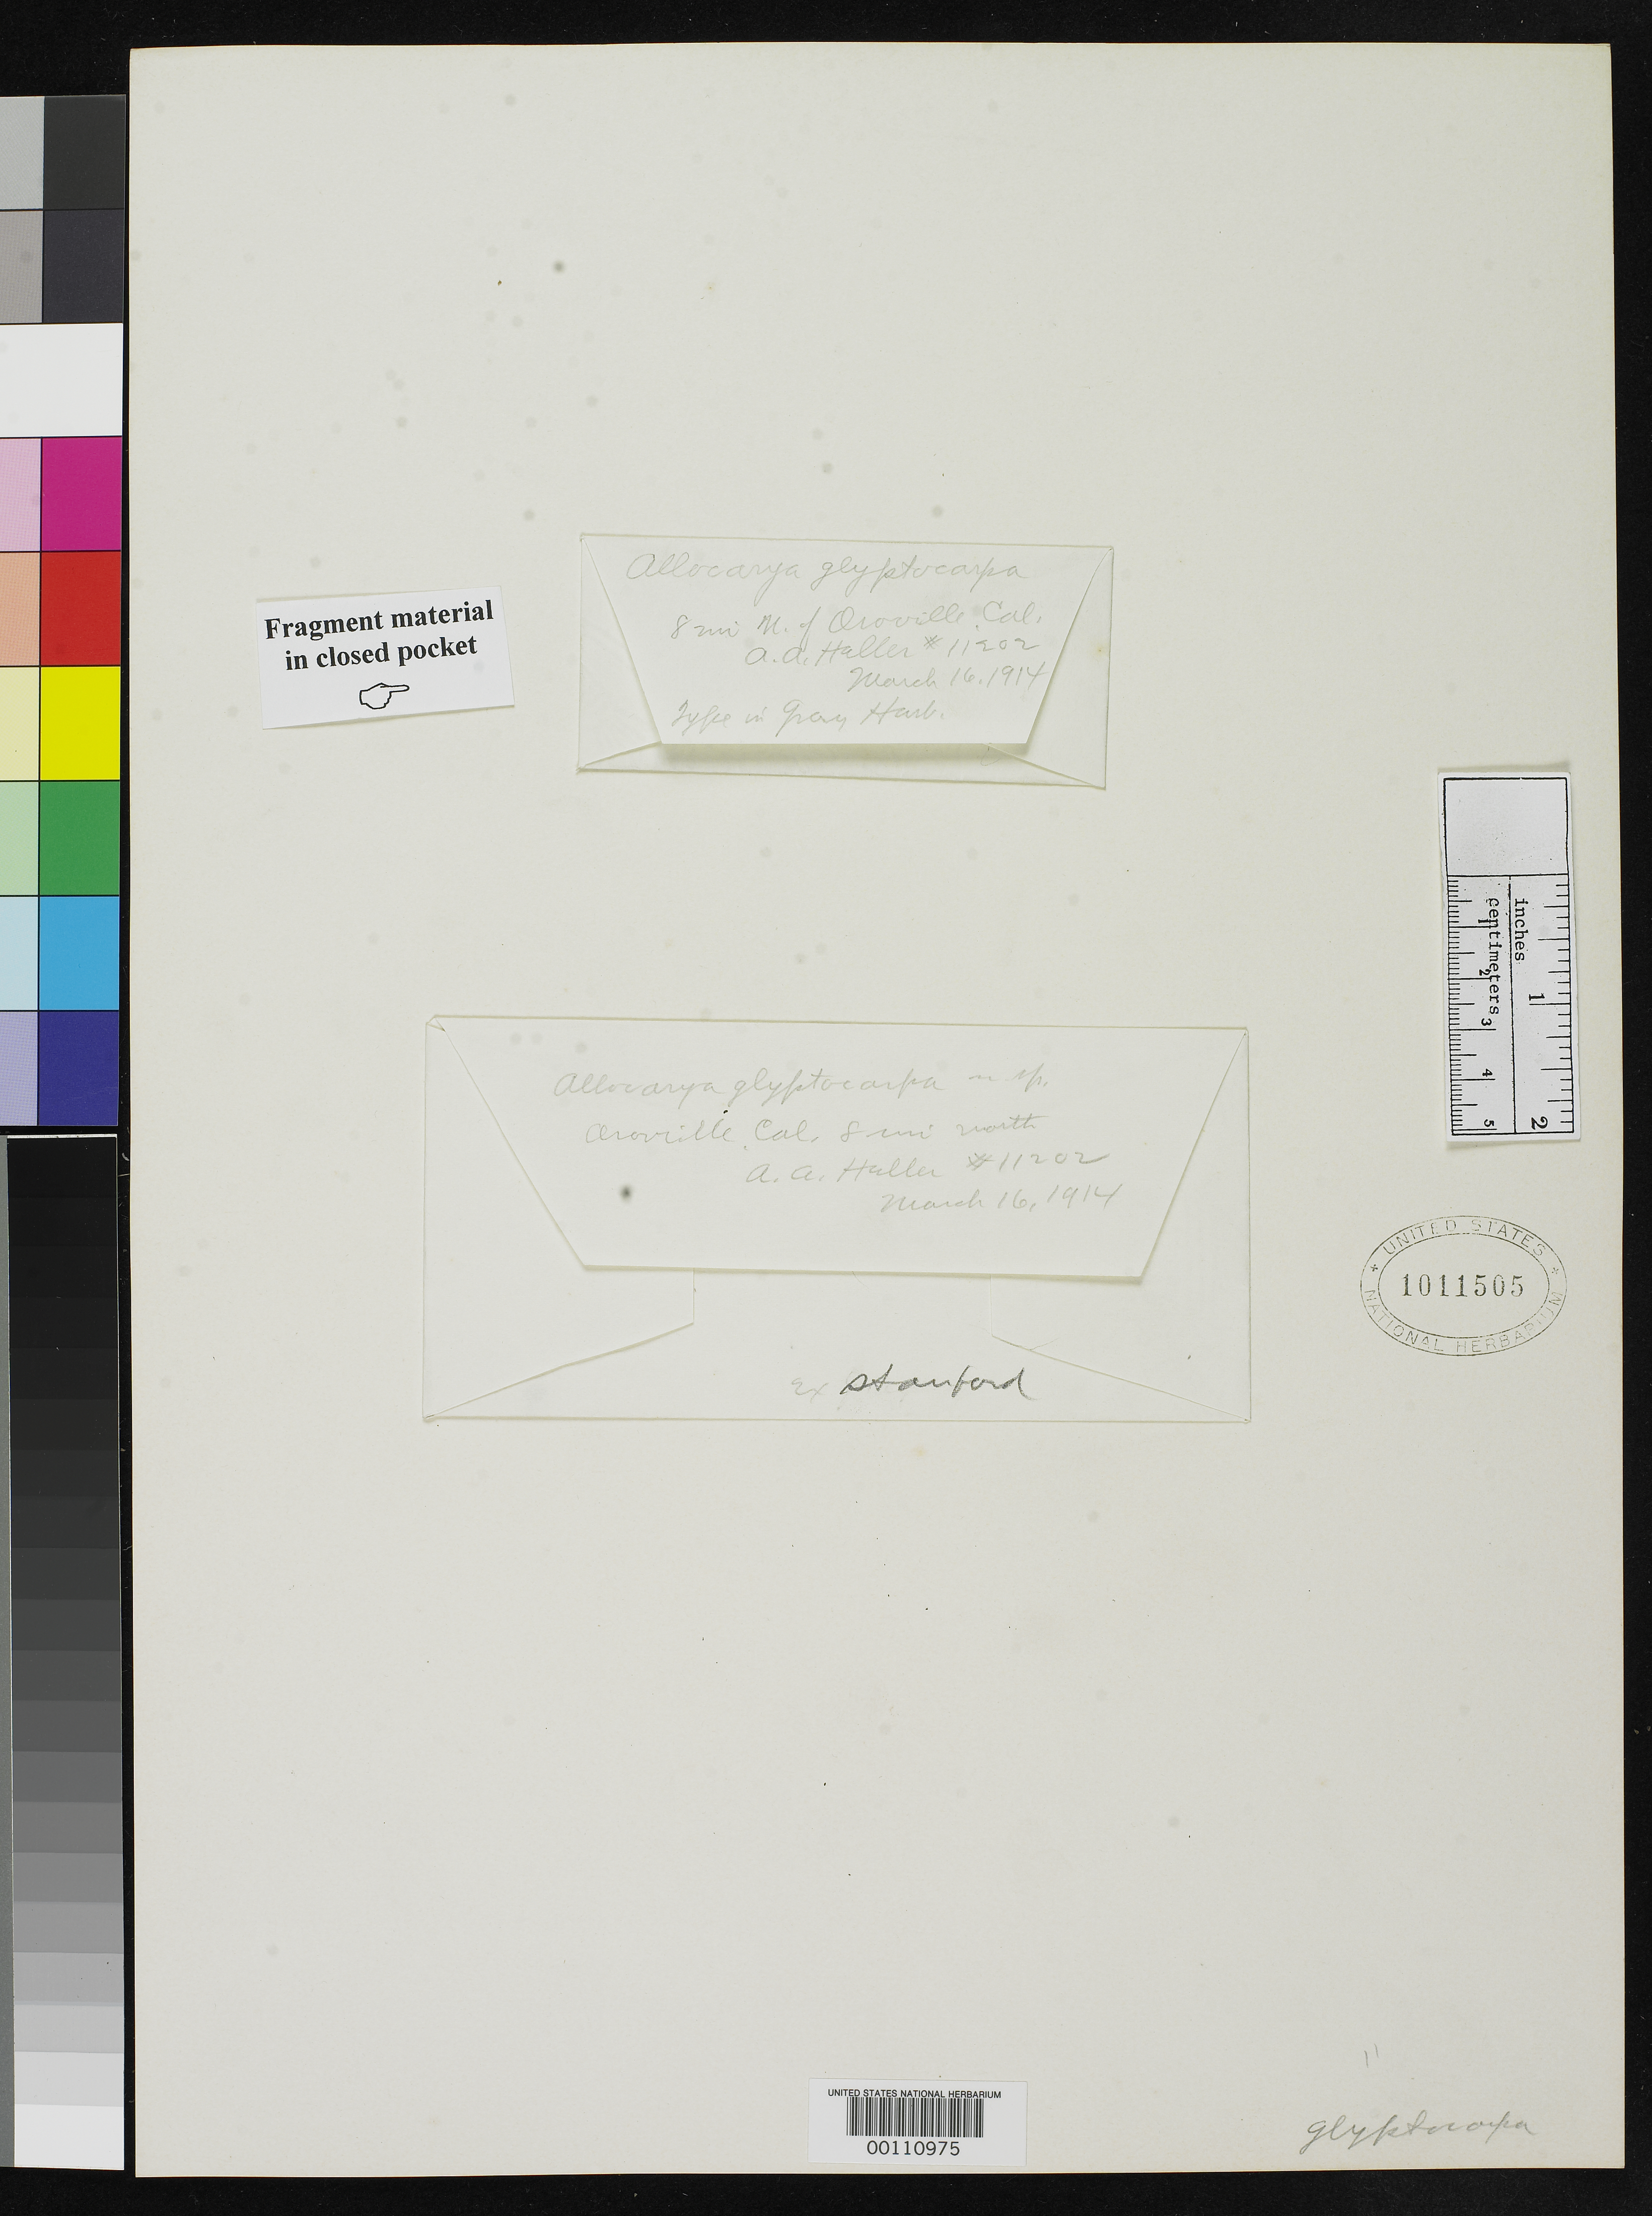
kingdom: Plantae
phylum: Tracheophyta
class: Magnoliopsida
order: Boraginales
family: Boraginaceae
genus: Allocarya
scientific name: Allocarya glyptocarpa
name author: Piper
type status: Isotype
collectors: A. A. Heller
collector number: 11202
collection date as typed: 16 Mar 1914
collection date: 1914-03-16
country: United States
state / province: California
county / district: Butte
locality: N of Oroville.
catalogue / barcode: US 1011505